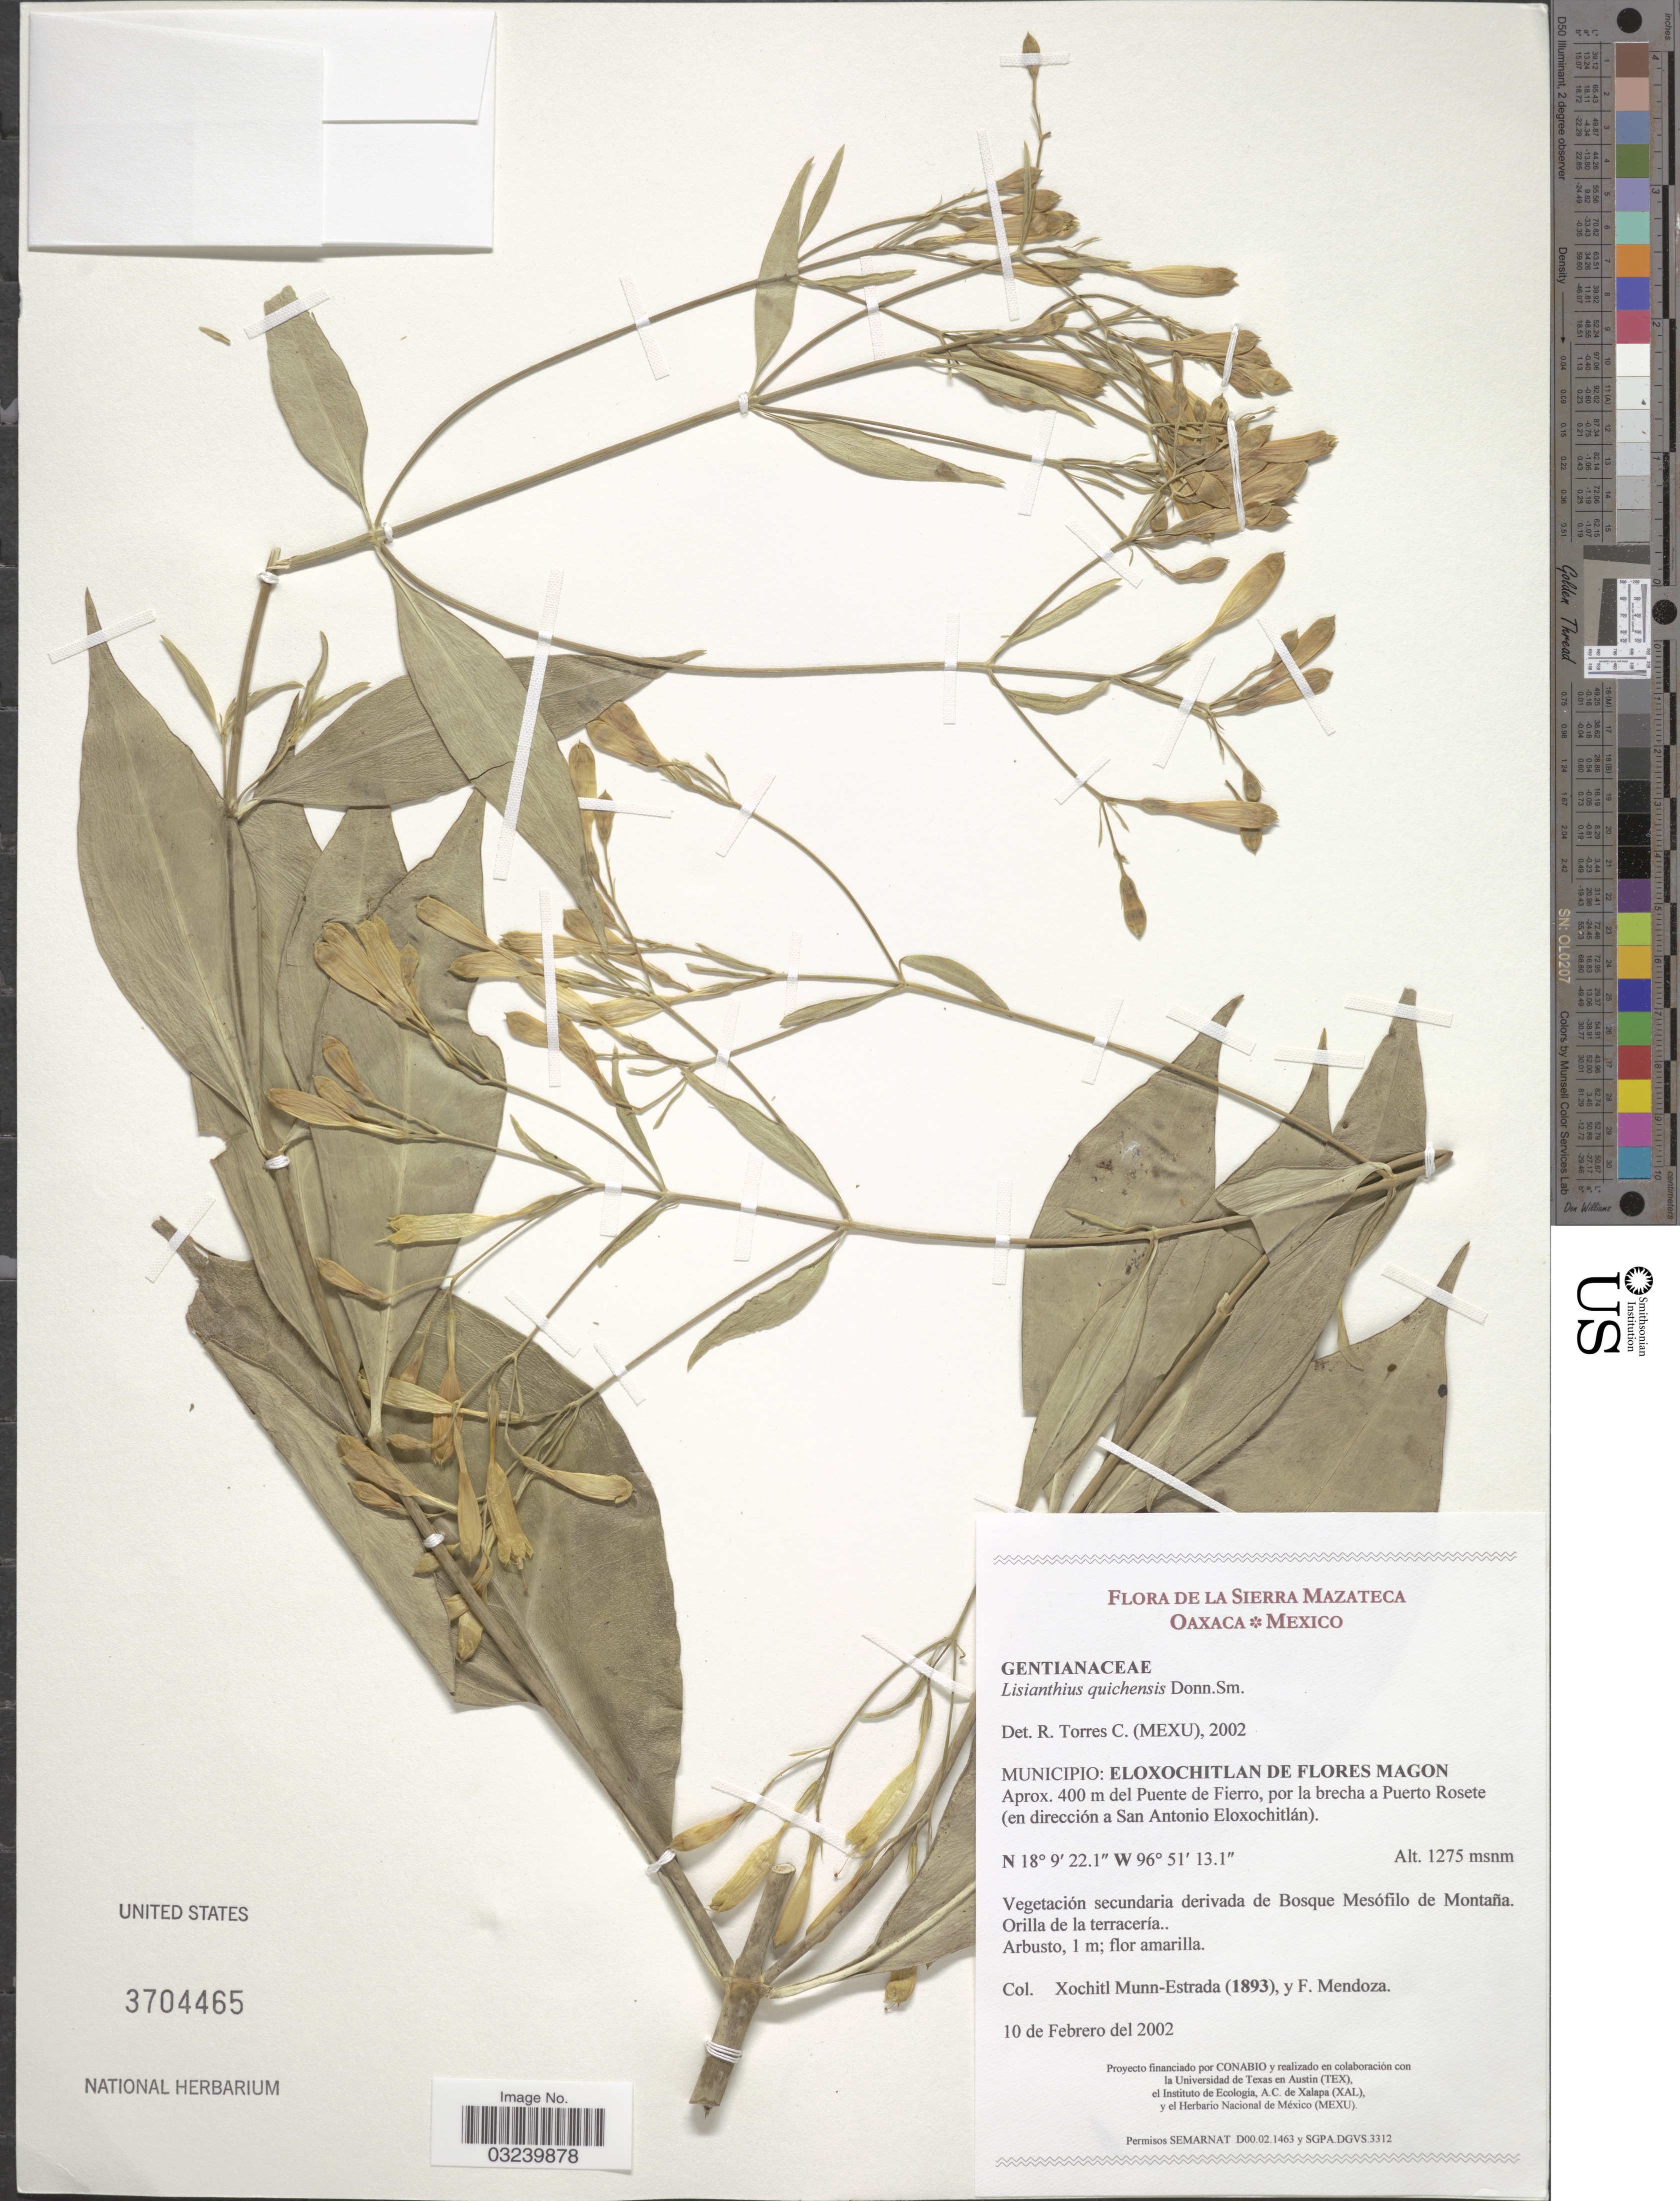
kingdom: Plantae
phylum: Tracheophyta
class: Magnoliopsida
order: Gentianales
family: Gentianaceae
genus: Lisianthius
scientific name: Lisianthius quichensis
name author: Donn. Sm.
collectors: X. Munn-Estrada & F. Mendoza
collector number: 1893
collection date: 2002-02-10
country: Mexico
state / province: Oaxaca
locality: De La Sierra Mazateca, Municipio: Eloxochitlan De Flores Magon, Aprox. 400 m del Puente de Fierro, por la brecha a Puerto Rosette (en dirección a San Antonio Eloxochitlán).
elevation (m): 1275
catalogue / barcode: US 3704465